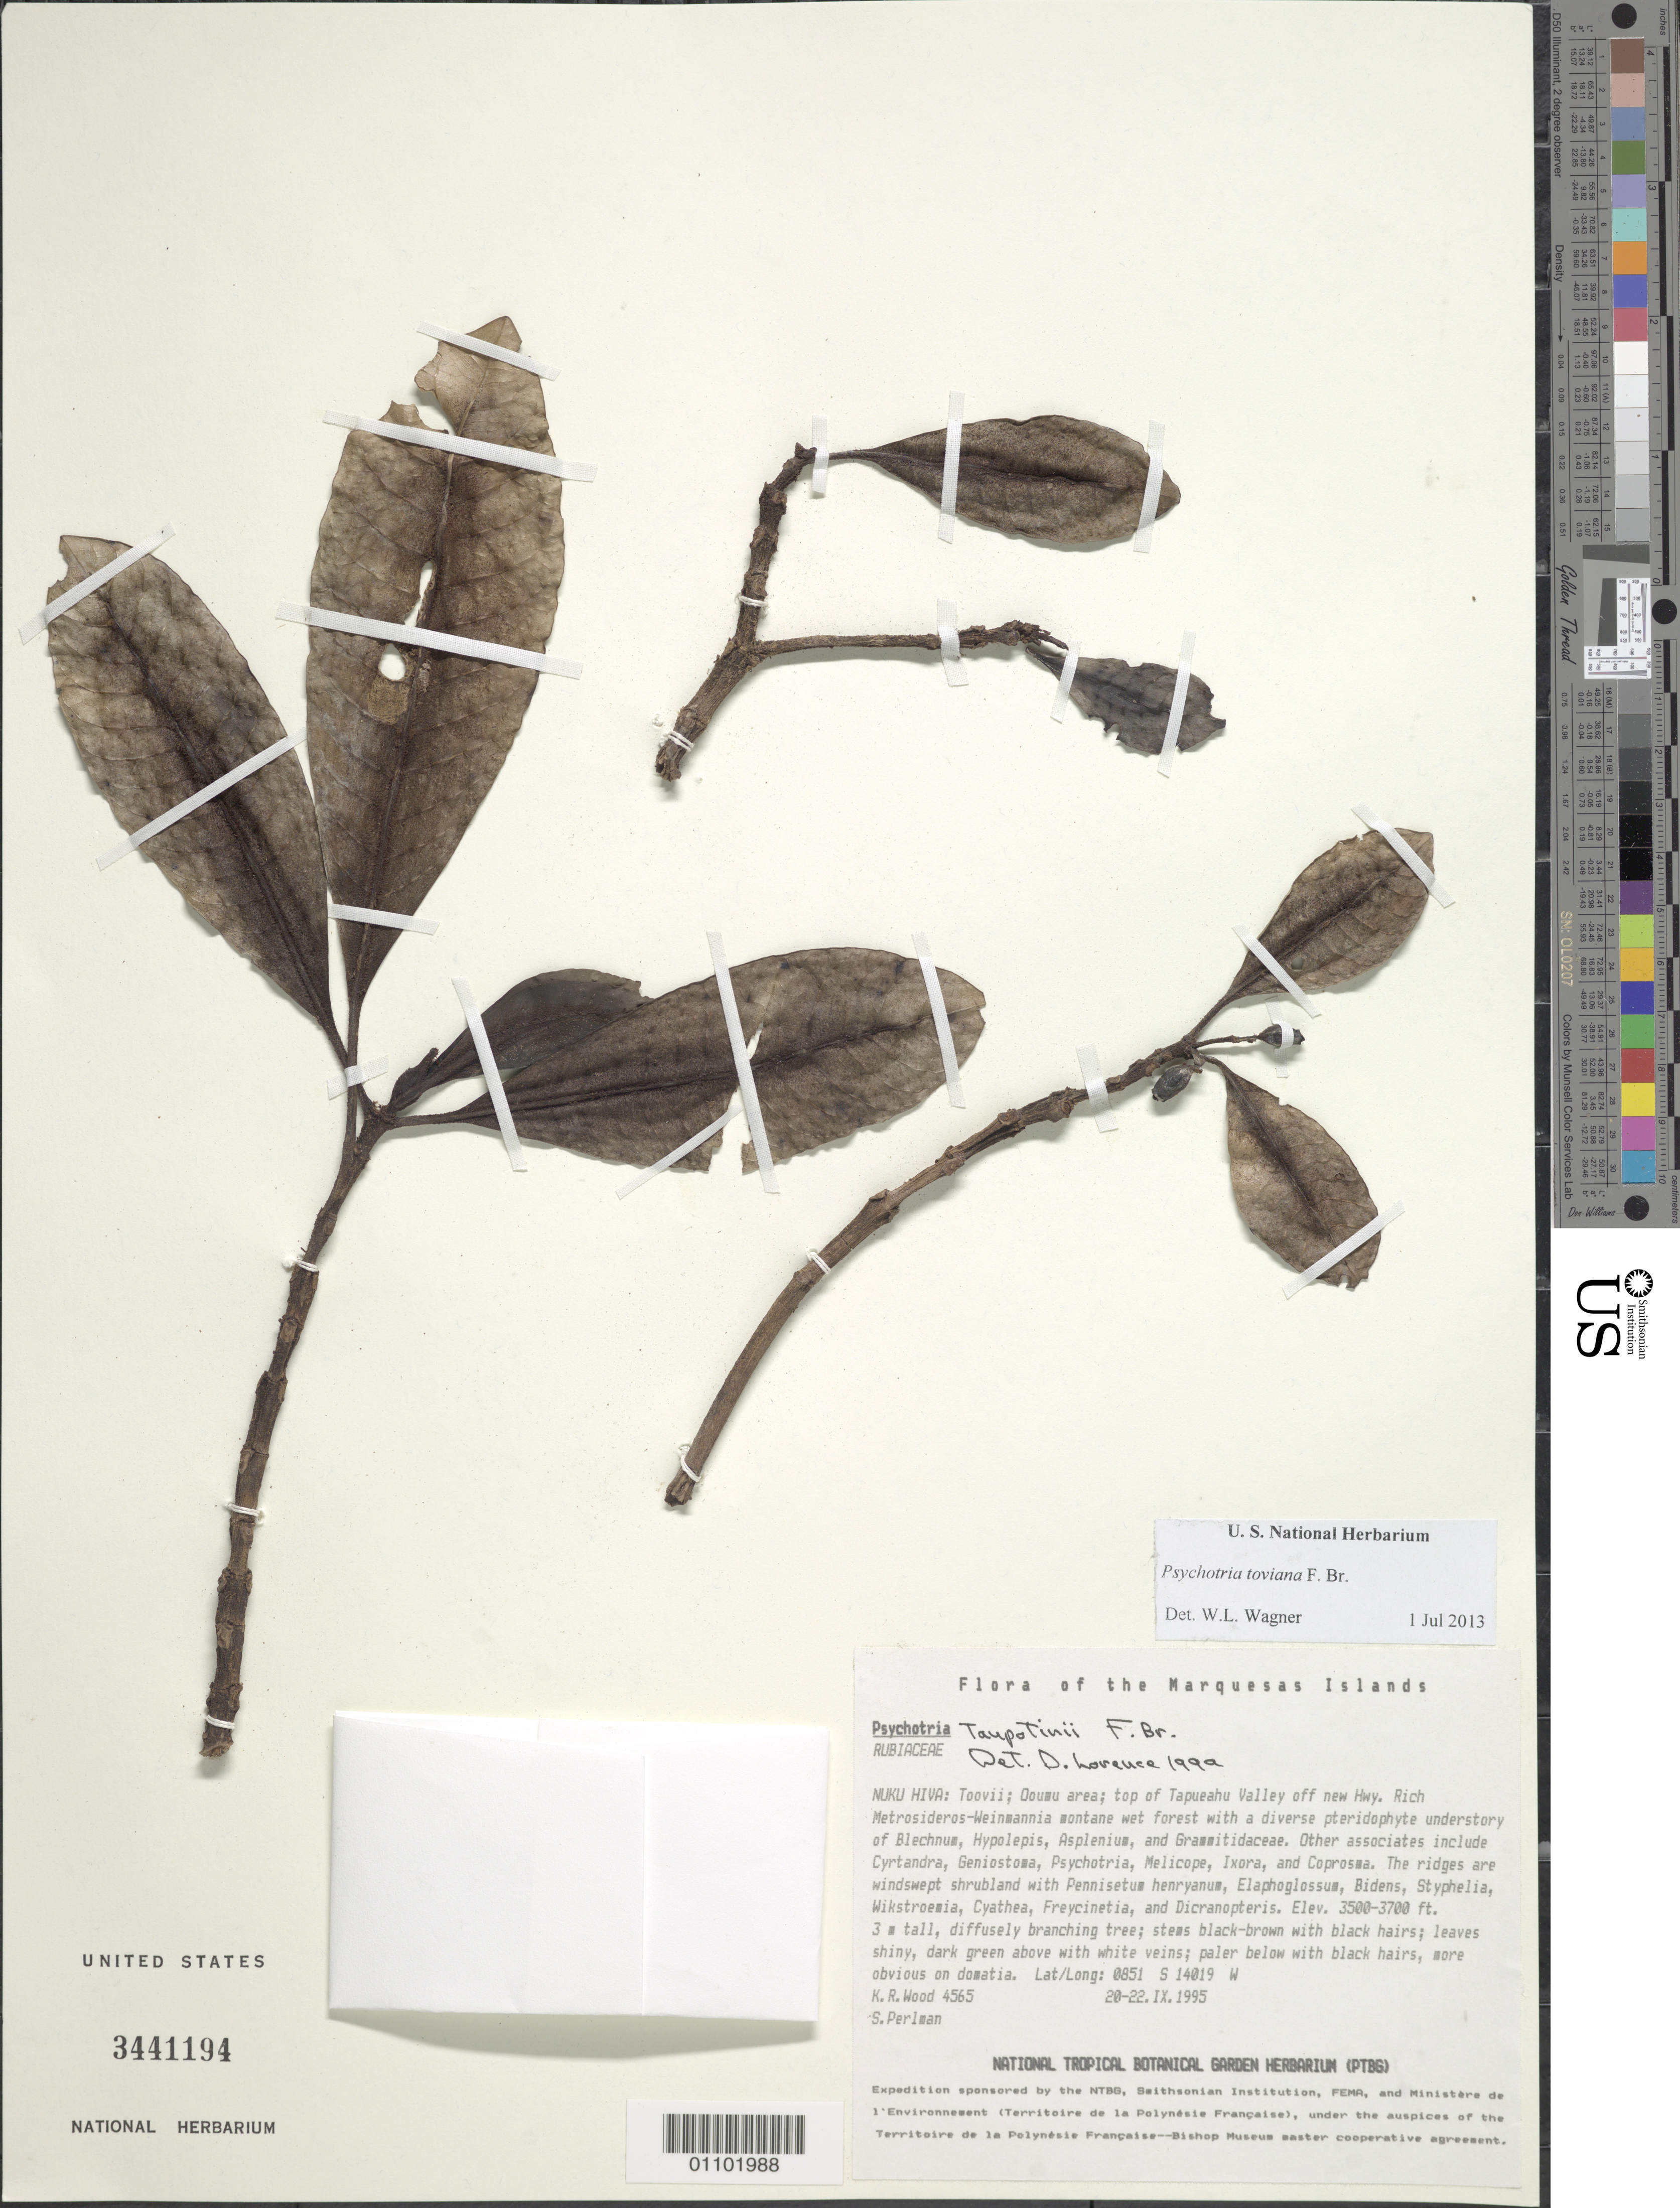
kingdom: Plantae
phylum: Tracheophyta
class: Magnoliopsida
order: Gentianales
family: Rubiaceae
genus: Psychotria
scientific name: Psychotria toviana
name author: F. Br.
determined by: Lorence, David H.; Wagner, W. H.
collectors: K. R. Wood & S. P. Perlman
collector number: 4565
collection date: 1995-09-20/1995-09-22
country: French Polynesia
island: Nuku Hiva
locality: Toovii, Ooumu area, top of Tapueahu Valley off new hwy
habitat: Rich Metrosideros - Weinmannia montane wet forests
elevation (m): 1067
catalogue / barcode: US 3441194